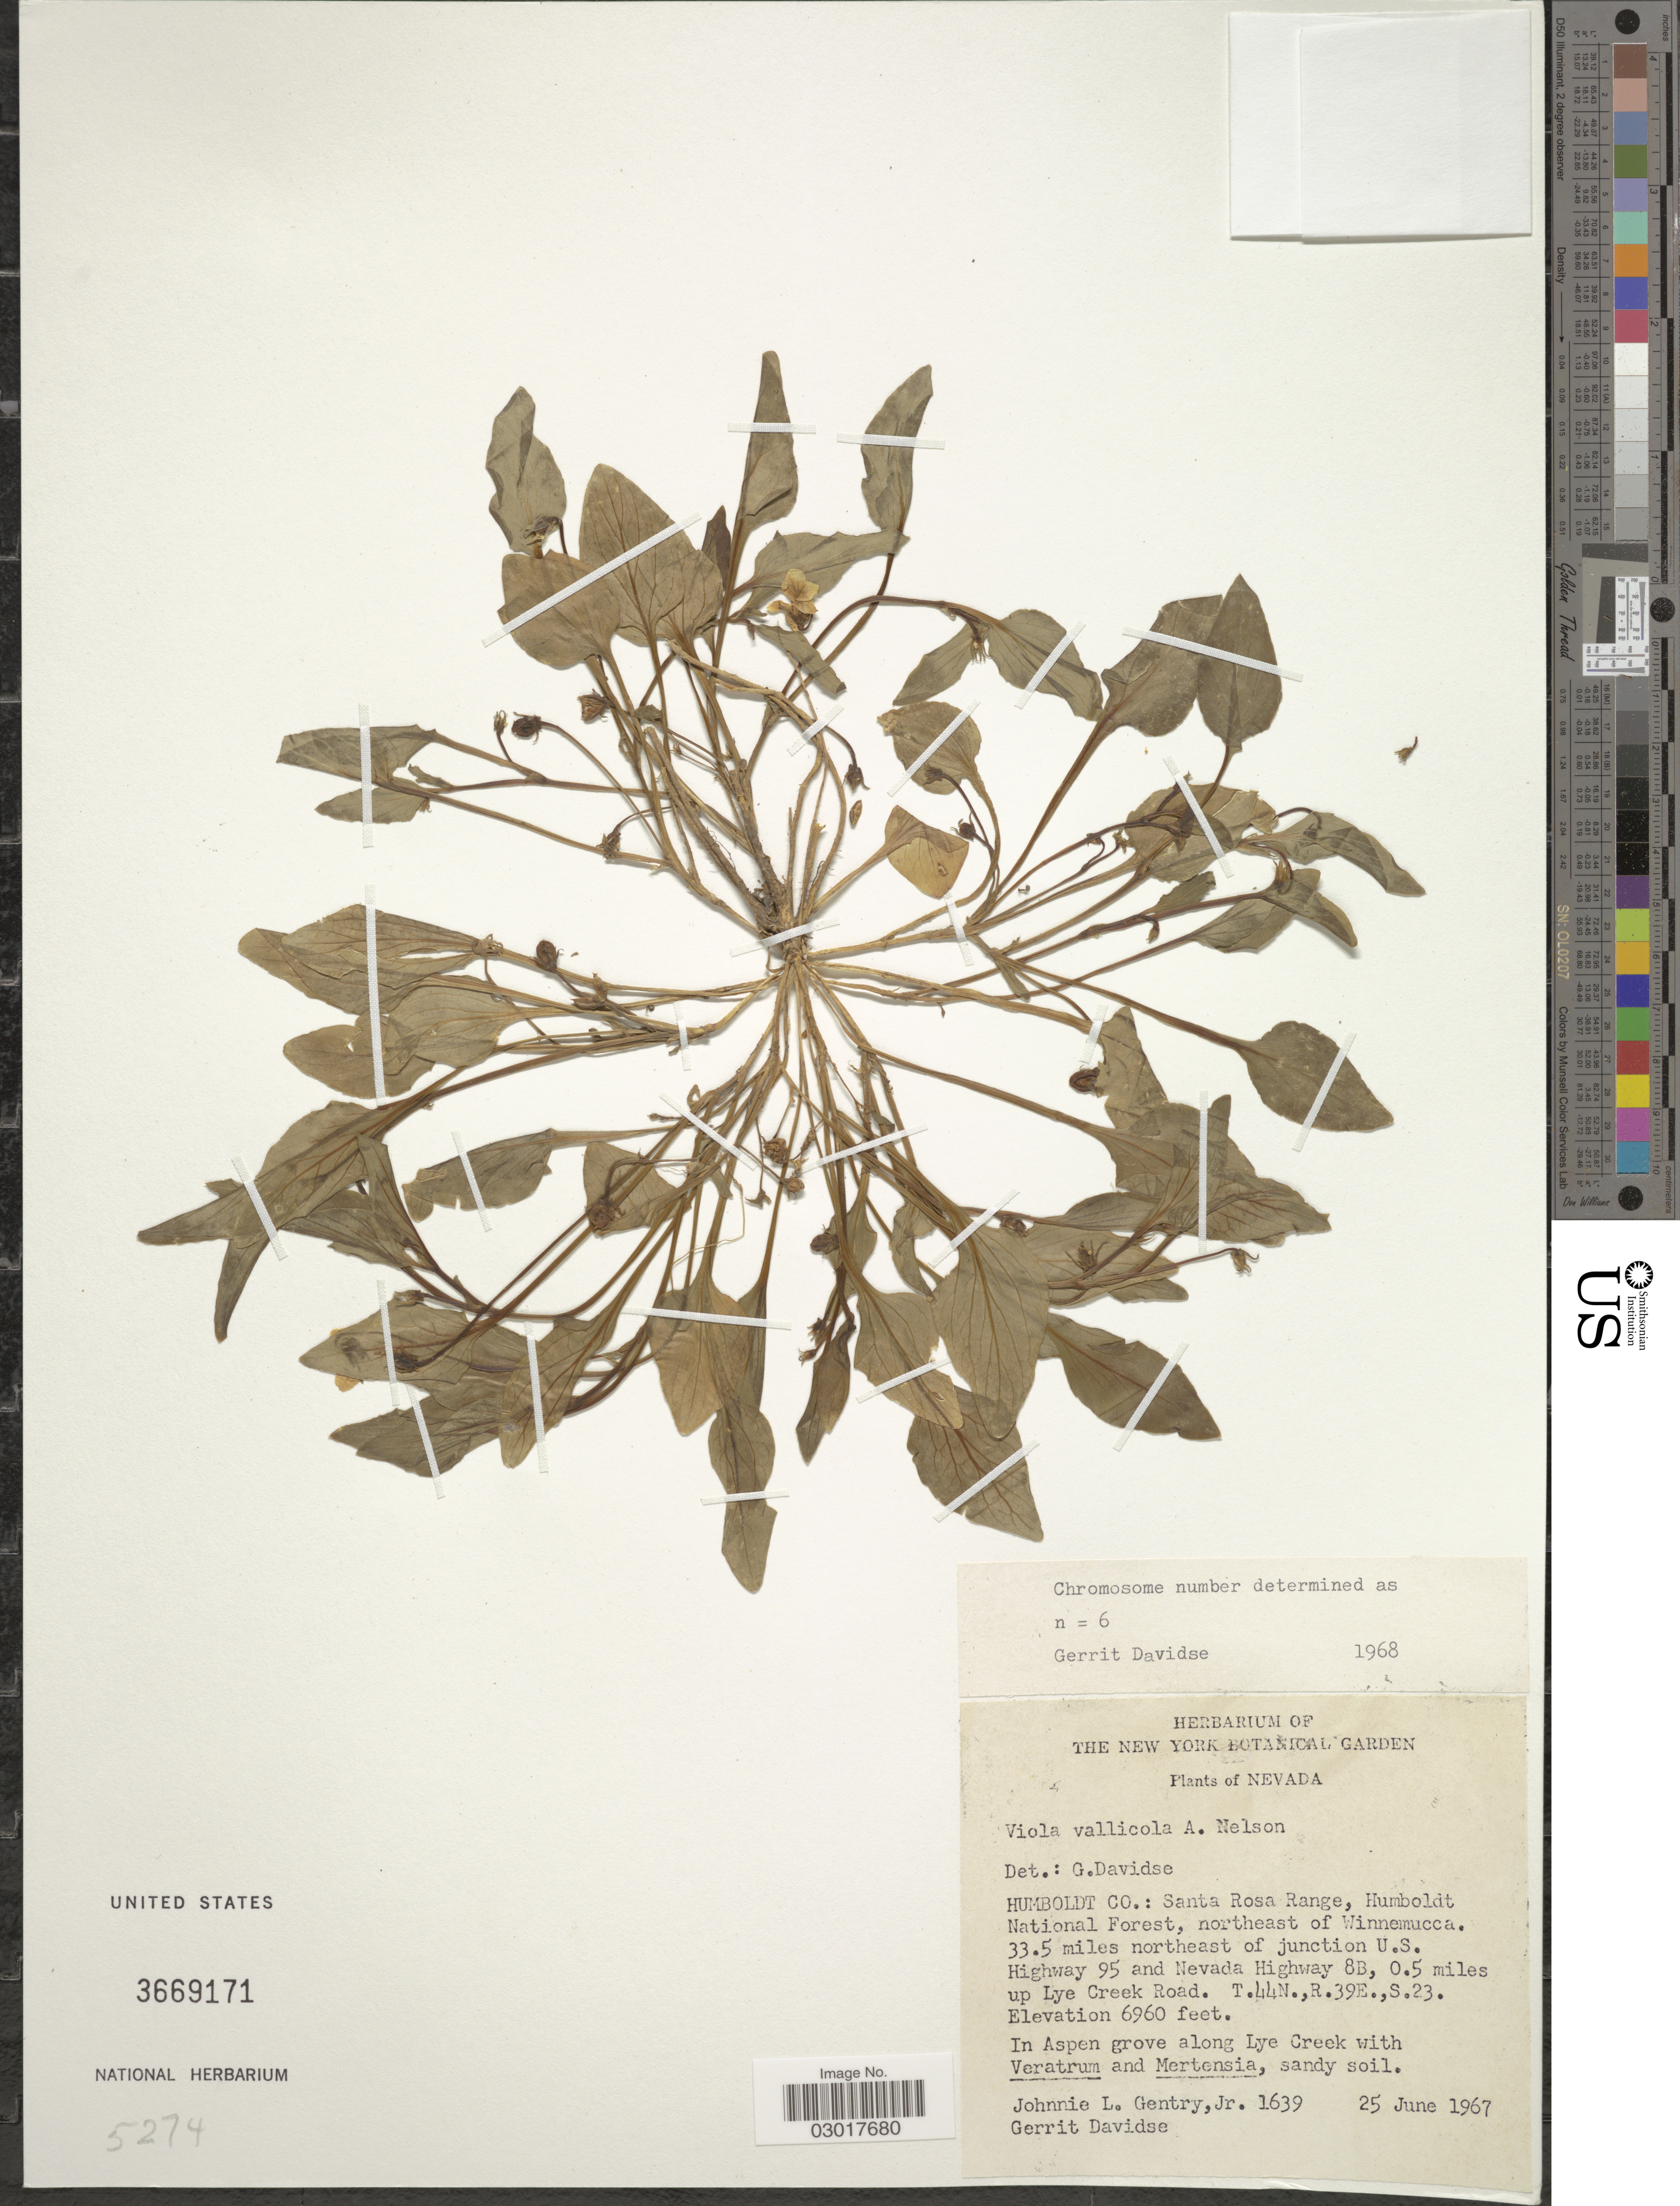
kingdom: Plantae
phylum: Tracheophyta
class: Magnoliopsida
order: Malpighiales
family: Violaceae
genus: Viola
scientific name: Viola vallicola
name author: A. Nelson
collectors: J. L. Gentry & G. Davidse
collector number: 1639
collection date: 1967-06-25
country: United States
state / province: Nevada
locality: Humboldt Co.: Santa Rosa Range, Humboldt National Forest, northeast of Winnemuca. 33.5 miles northeast of junction U.S. Highway 95 and Nevada Highway 8B, 0.5 miles up Lye Creek Road. T.44N., R.39E., S.23.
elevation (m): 2121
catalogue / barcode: US 3669171